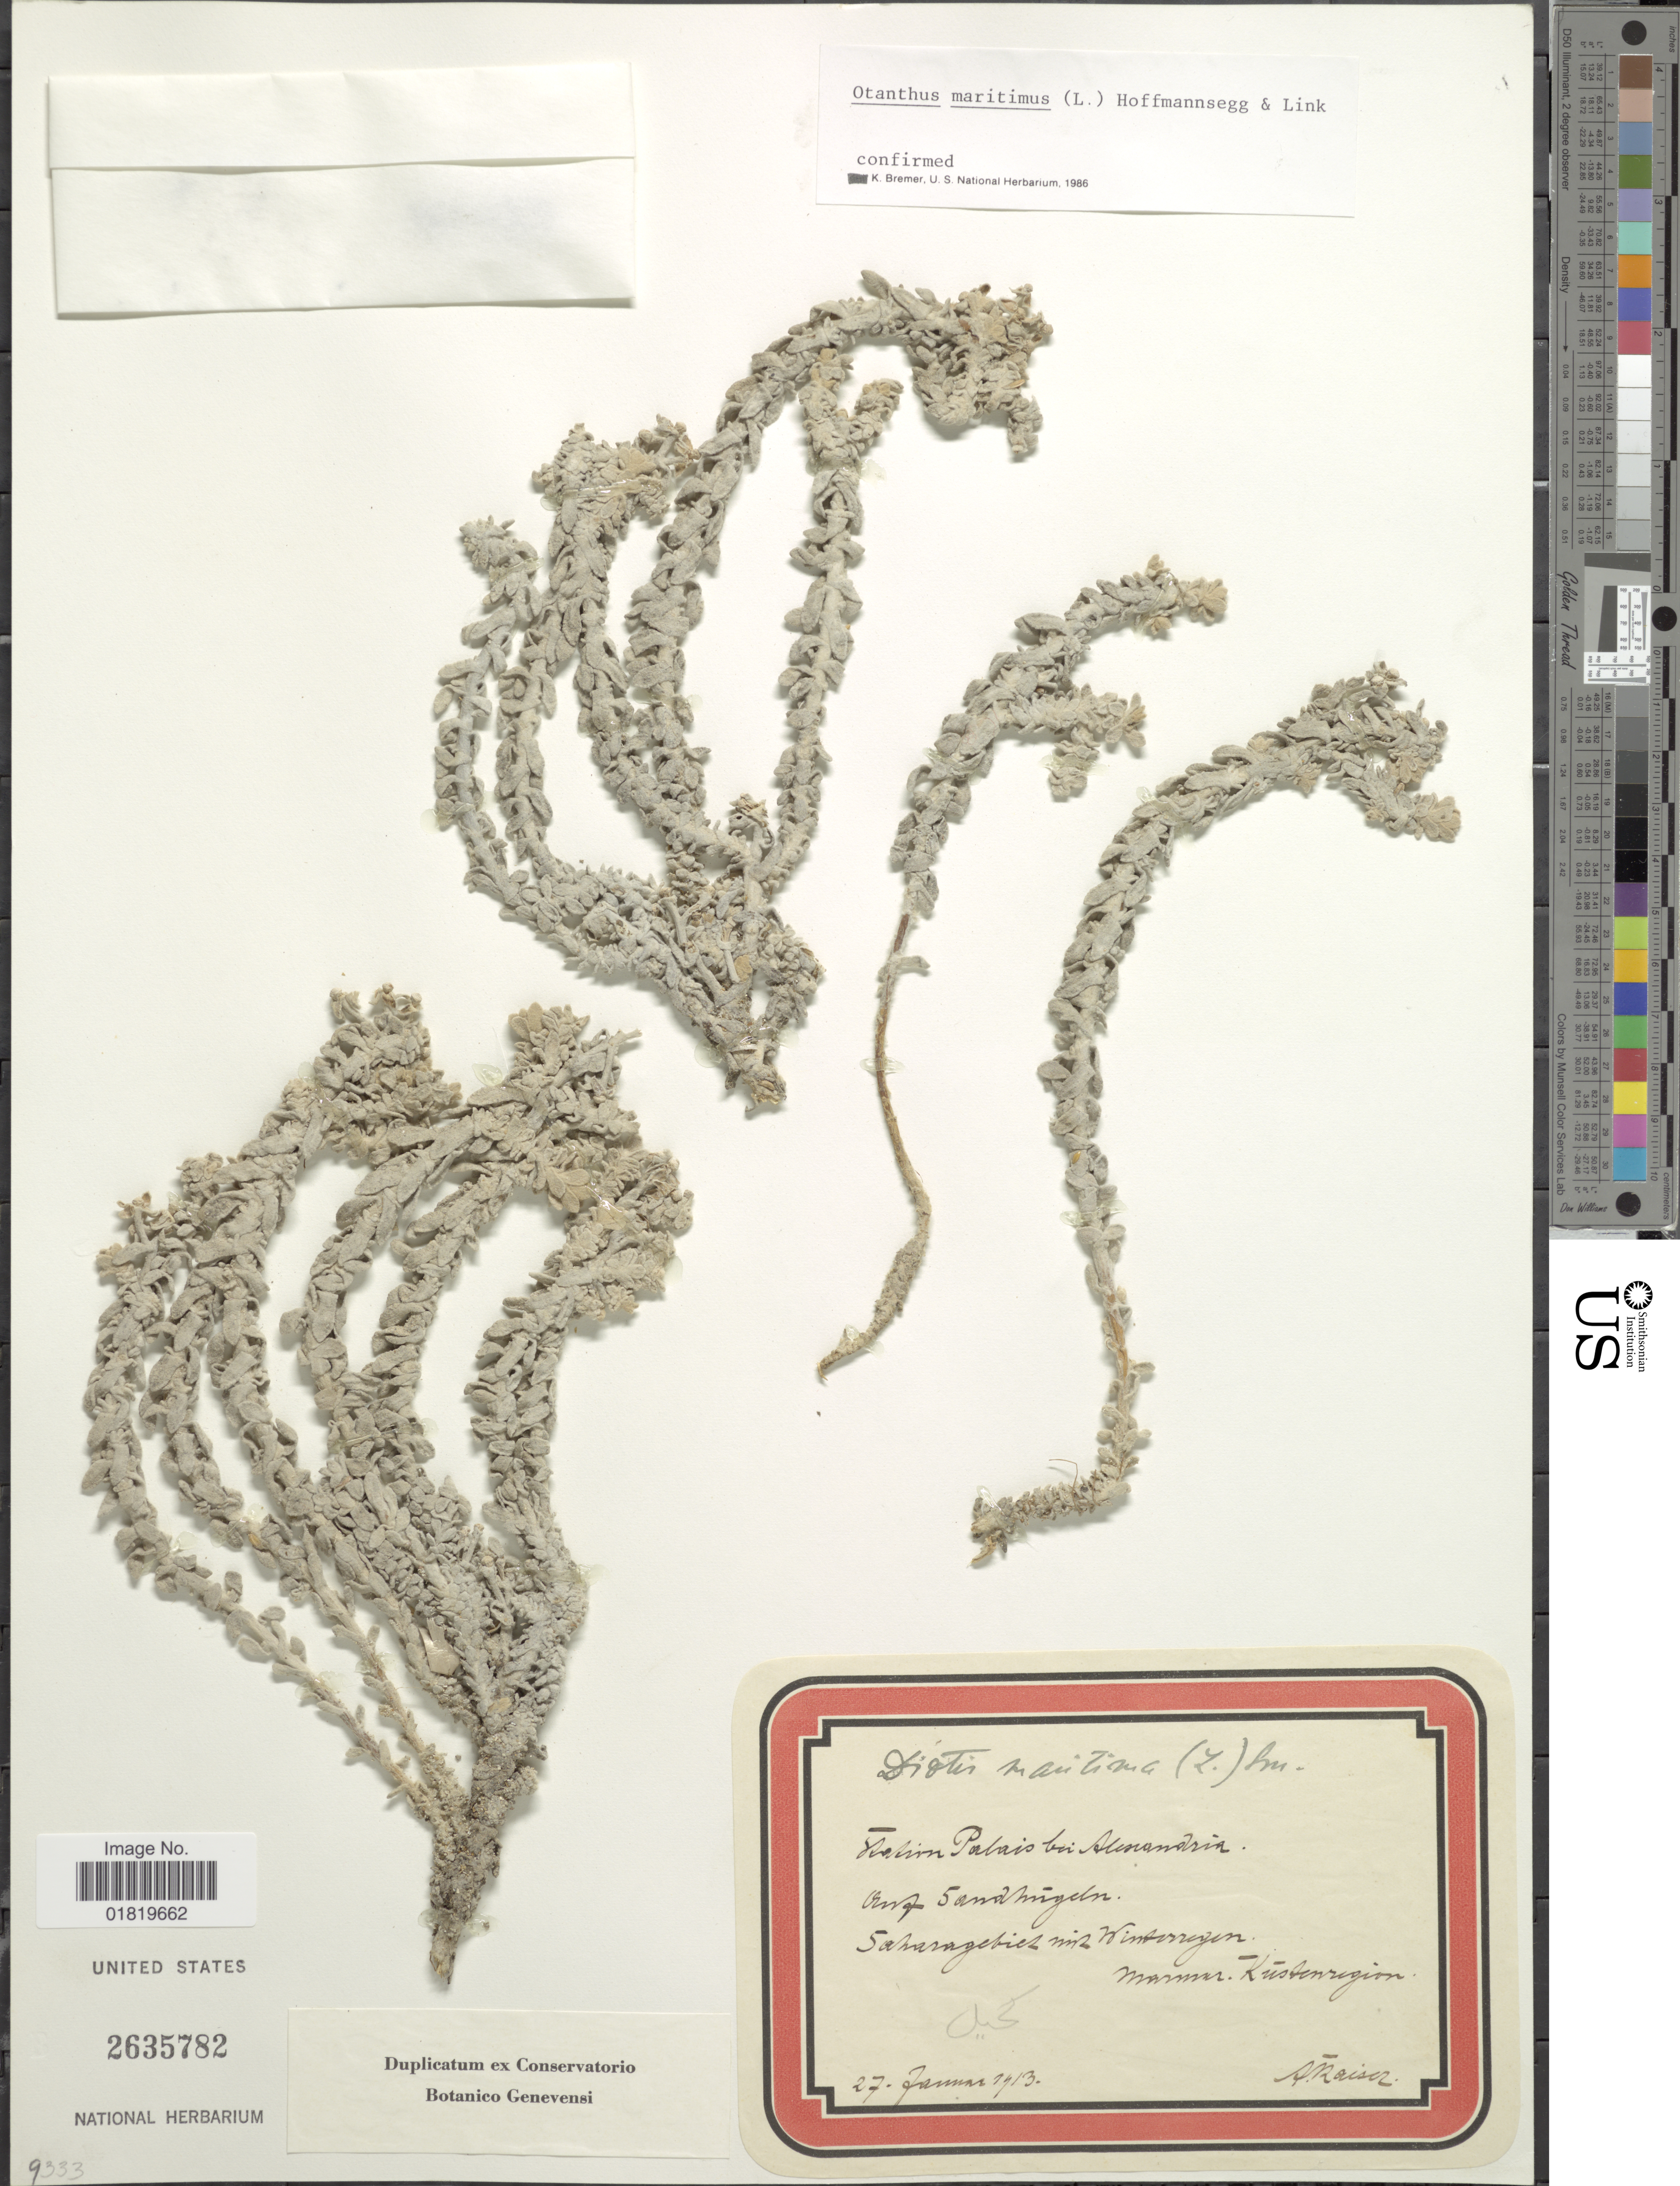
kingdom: Plantae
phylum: Tracheophyta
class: Magnoliopsida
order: Asterales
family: Asteraceae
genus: Otanthus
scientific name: Otanthus maritimus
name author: (L.) Hoffmanns. & Link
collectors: A. Kaiser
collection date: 1913-01-27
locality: Saharagebiet miz WinArrogen, Mammar, Kustenregion [interpreted]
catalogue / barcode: US 2635782